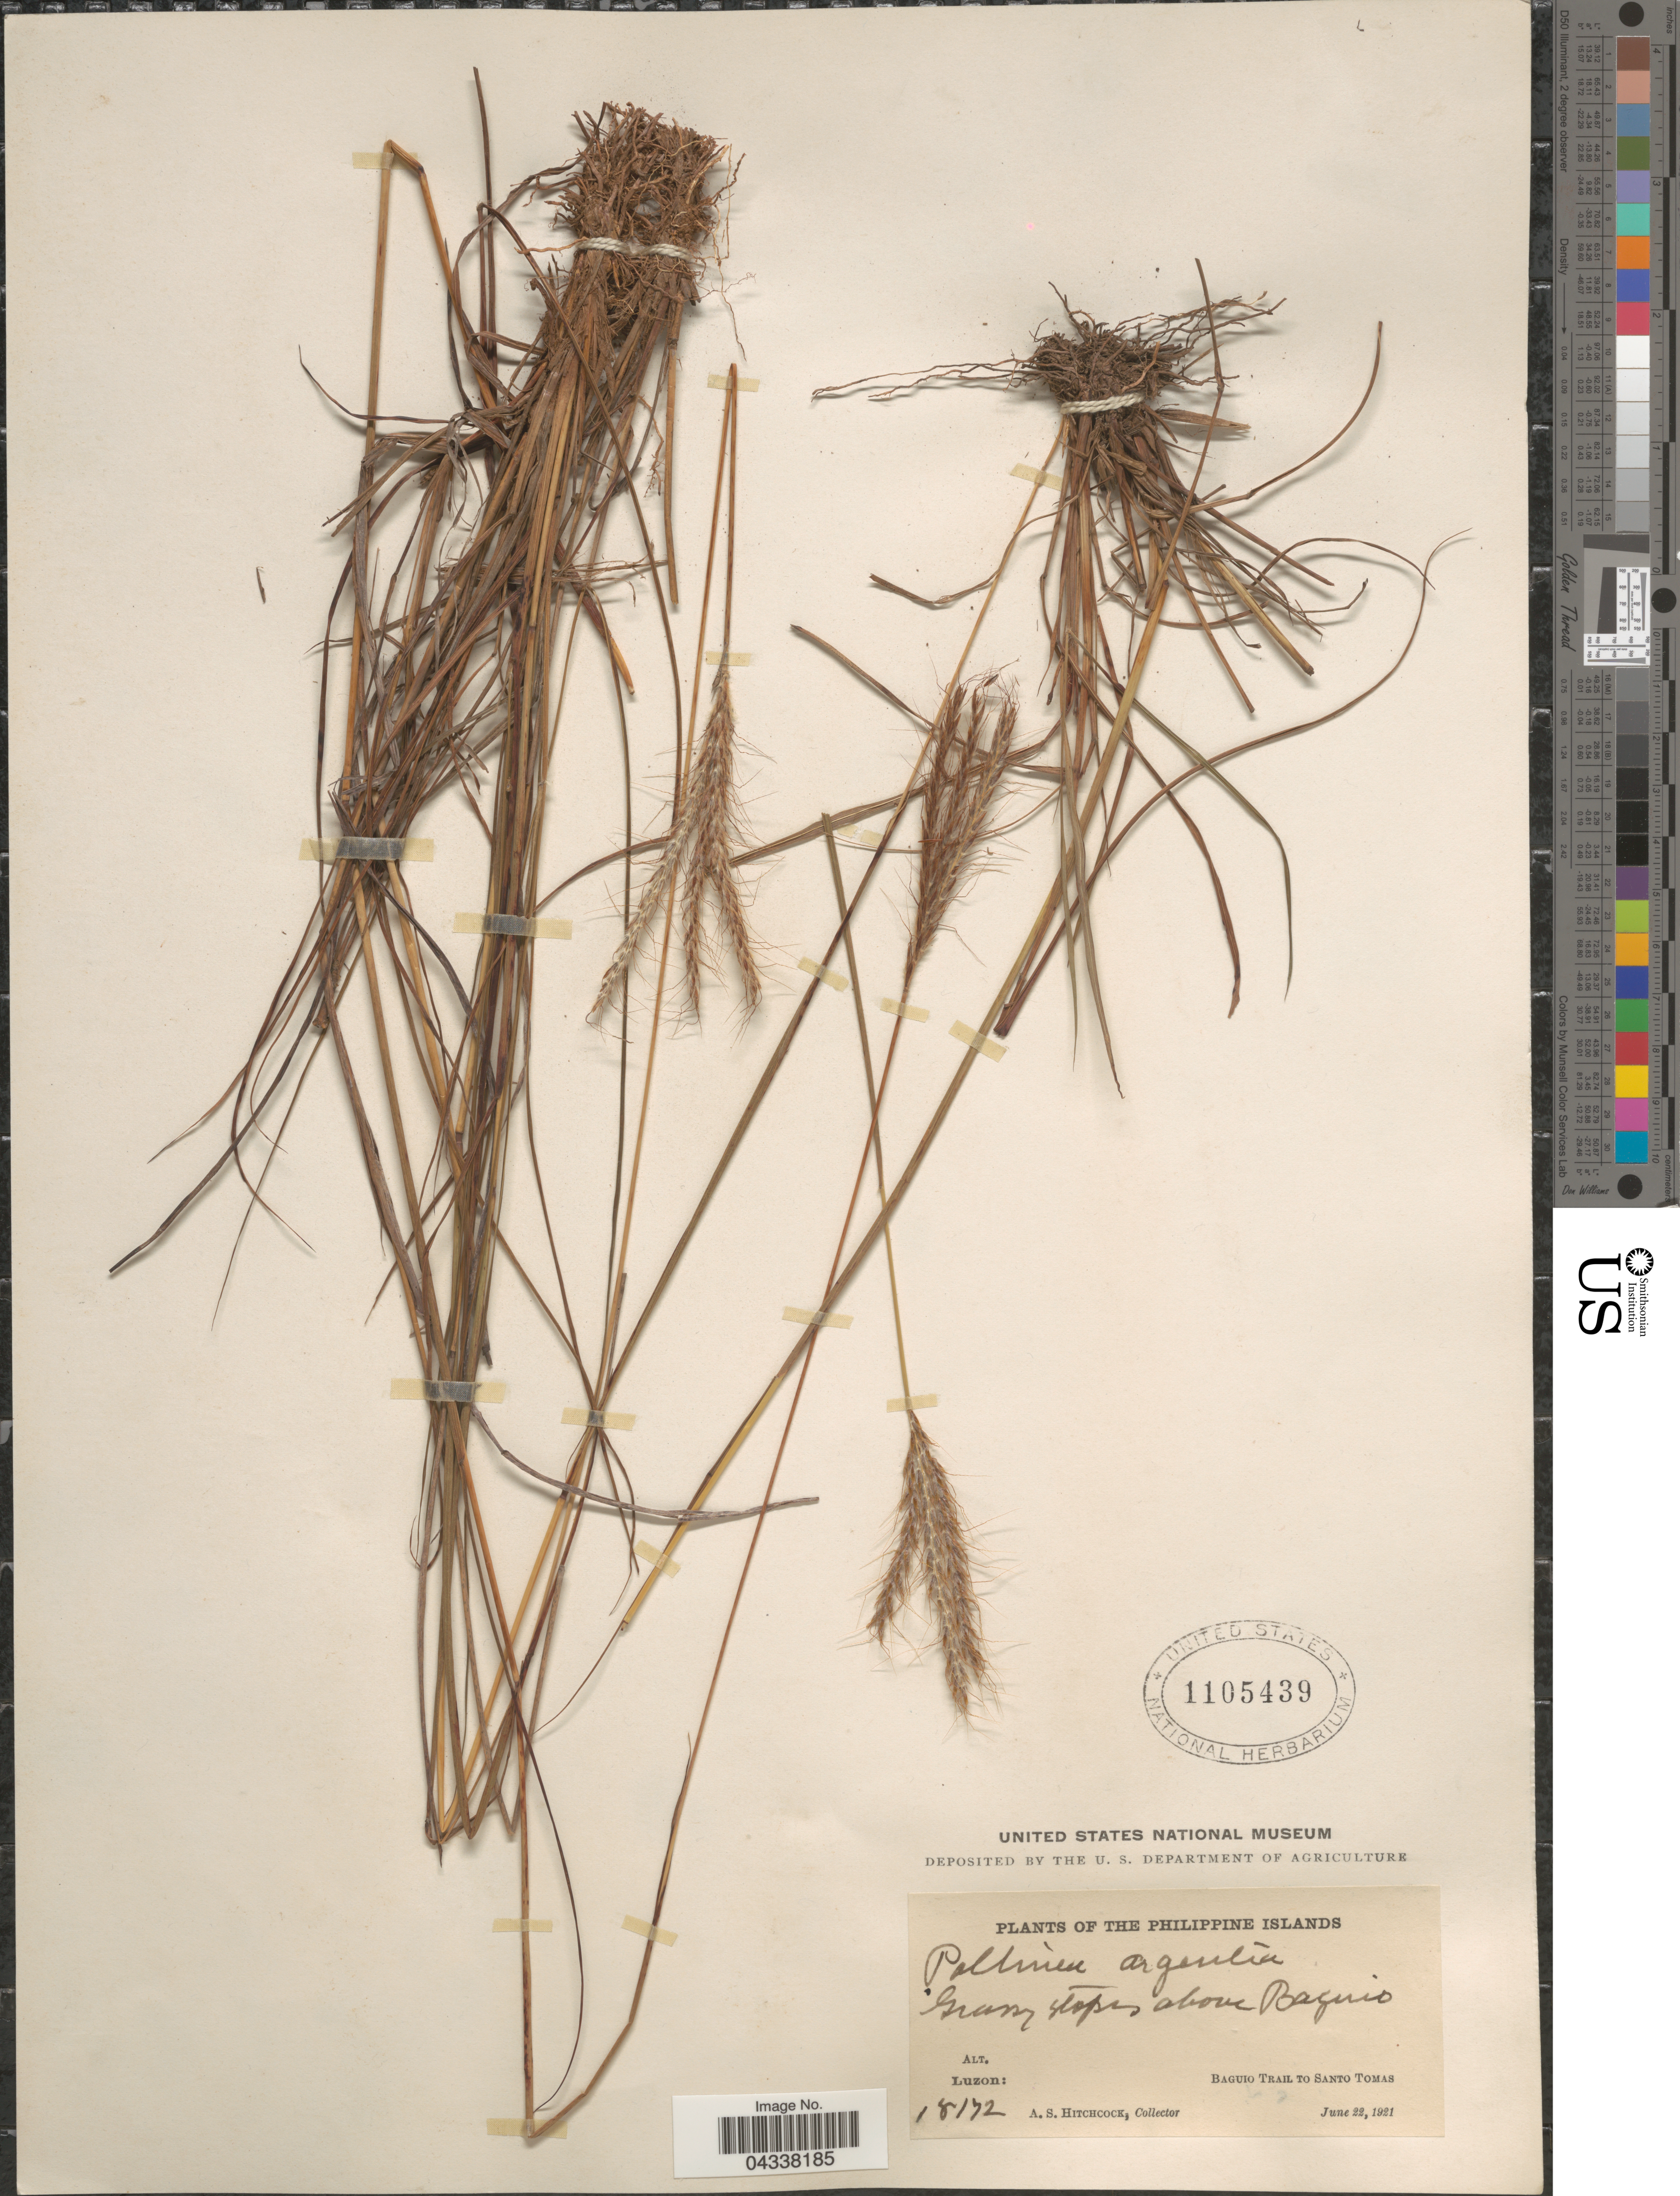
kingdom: Plantae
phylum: Tracheophyta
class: Liliopsida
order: Poales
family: Poaceae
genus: Pseudopogonatherum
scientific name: Pseudopogonatherum trispicatum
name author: (Schult.) Ohwi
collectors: A. S. Hitchcock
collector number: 18172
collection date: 1921-06-22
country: Philippines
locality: Philippine Islands. Grassy slopes above Baguio. Luzon: Baguio Trail to Santo Tomas.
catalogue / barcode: US 1105439